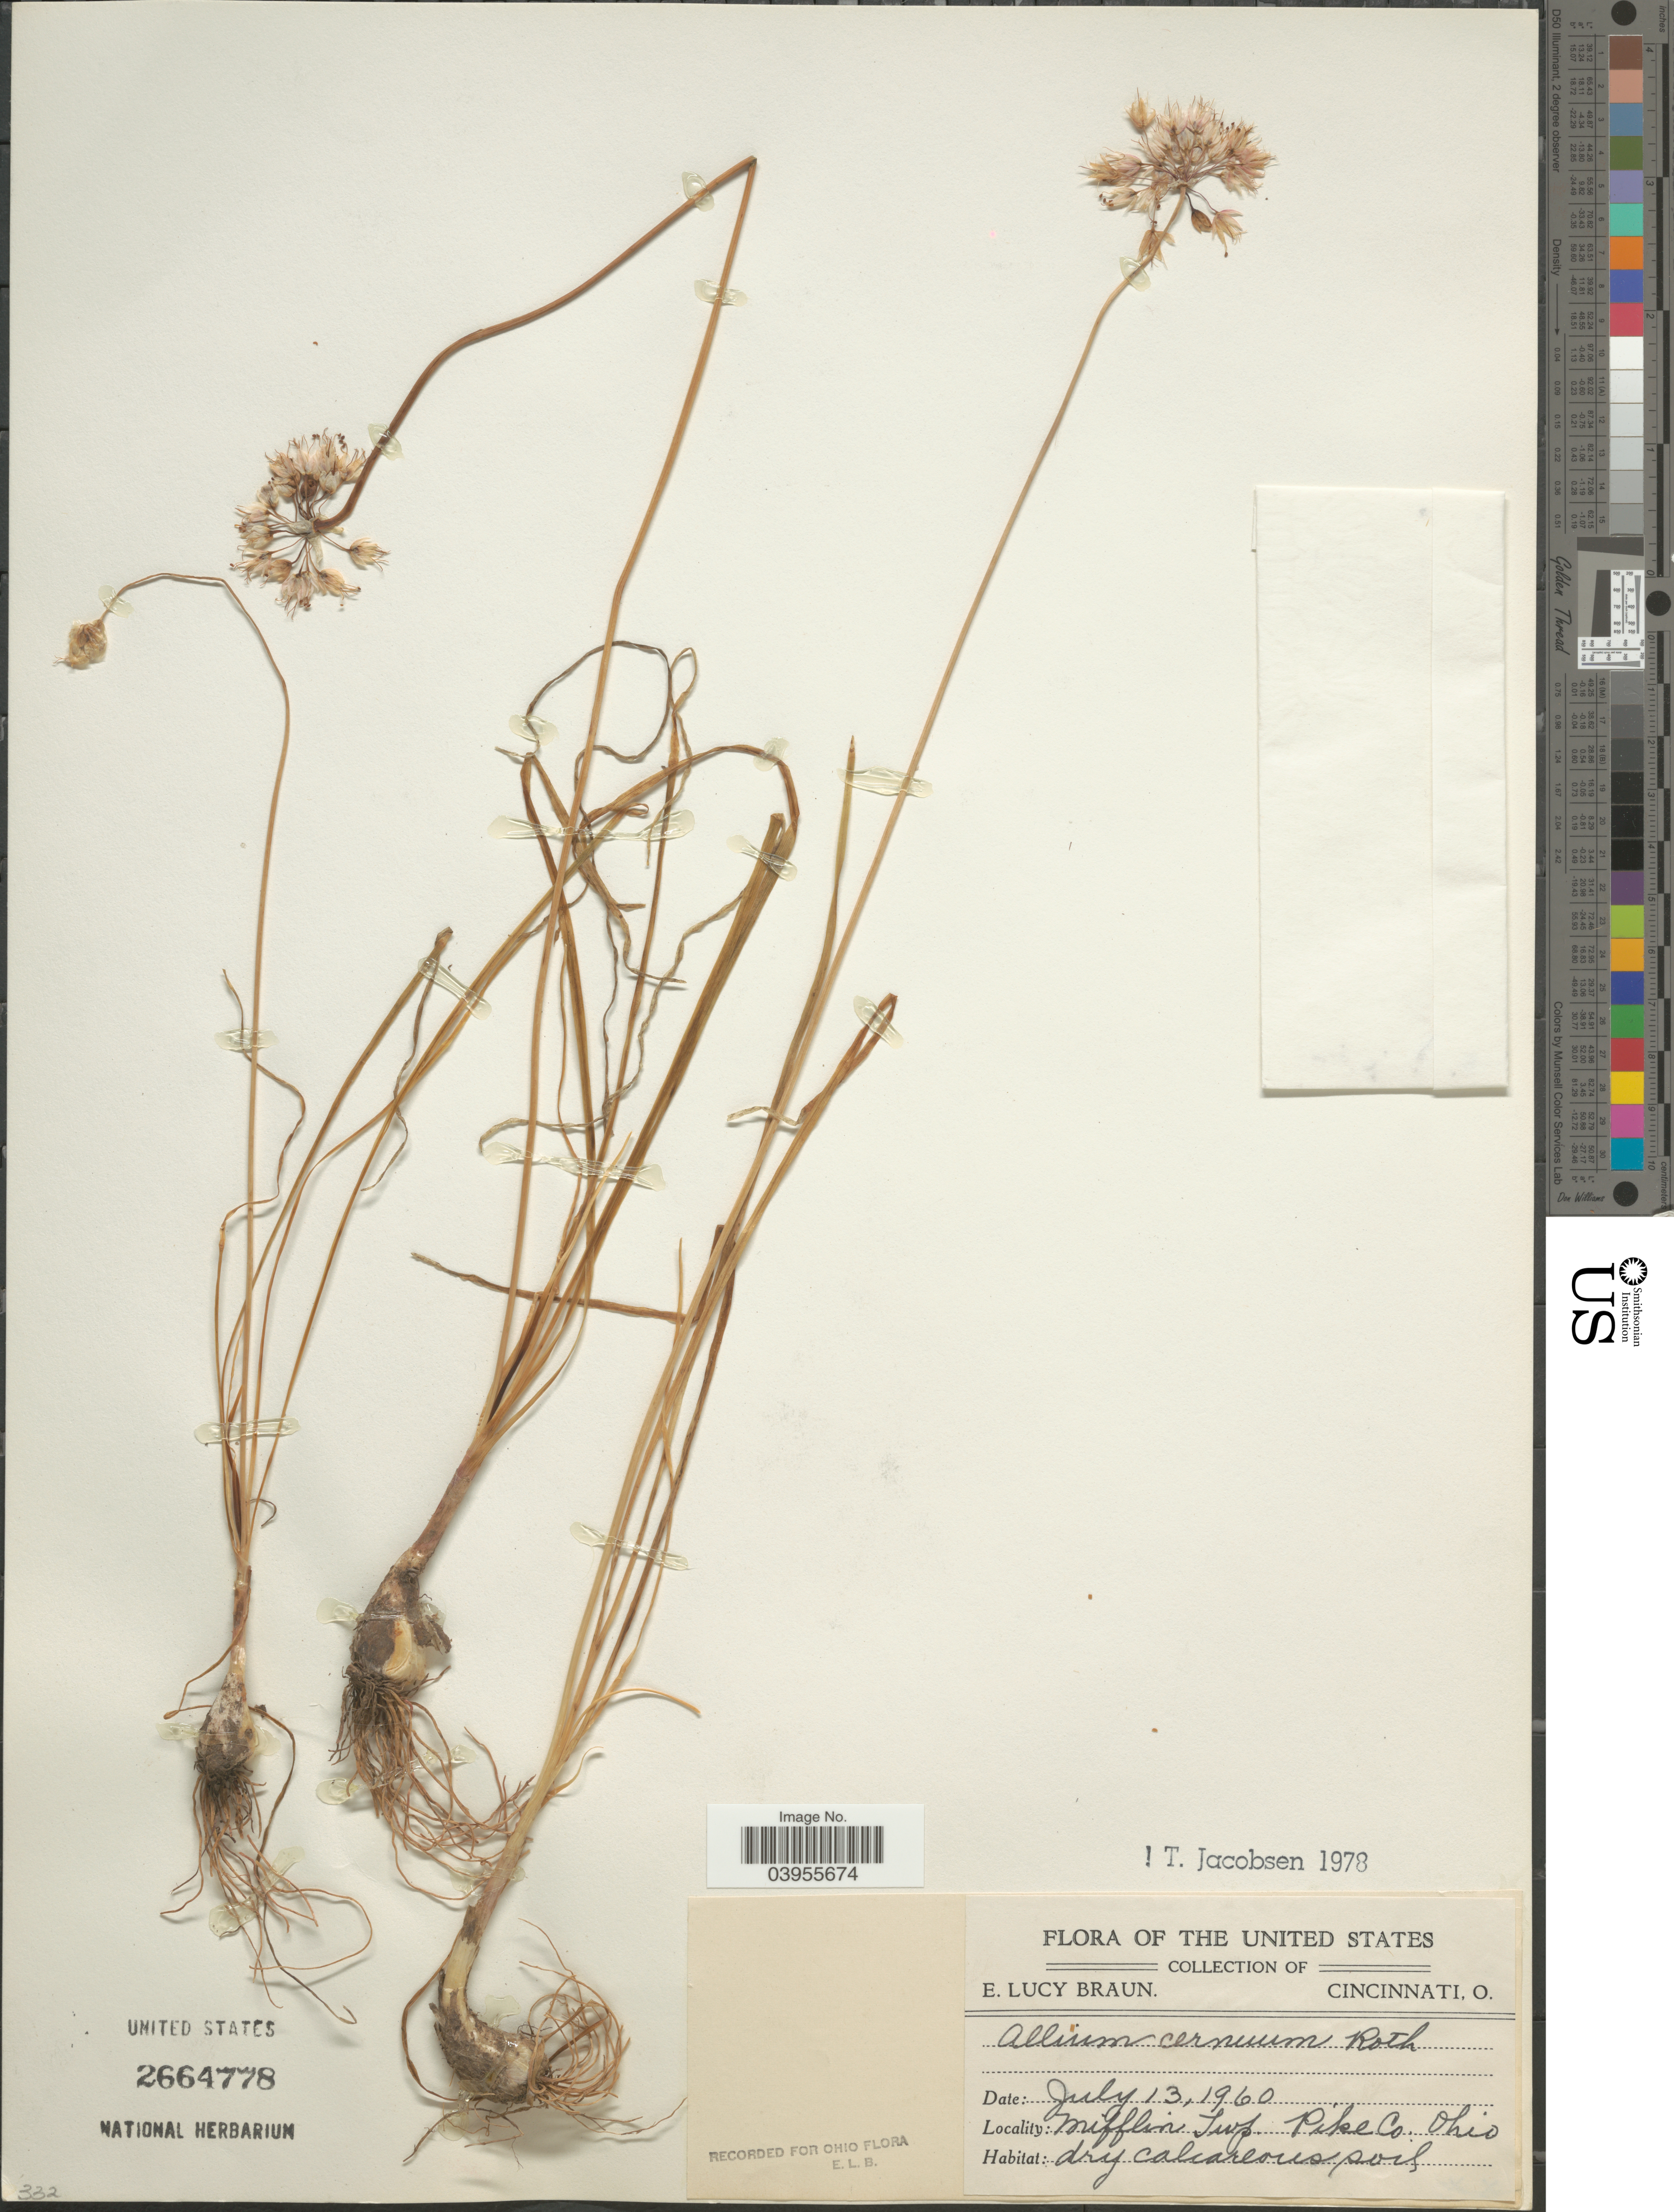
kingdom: Plantae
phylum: Tracheophyta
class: Liliopsida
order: Asparagales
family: Amaryllidaceae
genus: Allium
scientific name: Allium cernuum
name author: Roth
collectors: E. L. Braun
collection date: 1960-07-13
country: United States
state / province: Ohio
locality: Mifflin Twp. Pike Co.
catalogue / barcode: US 2664778